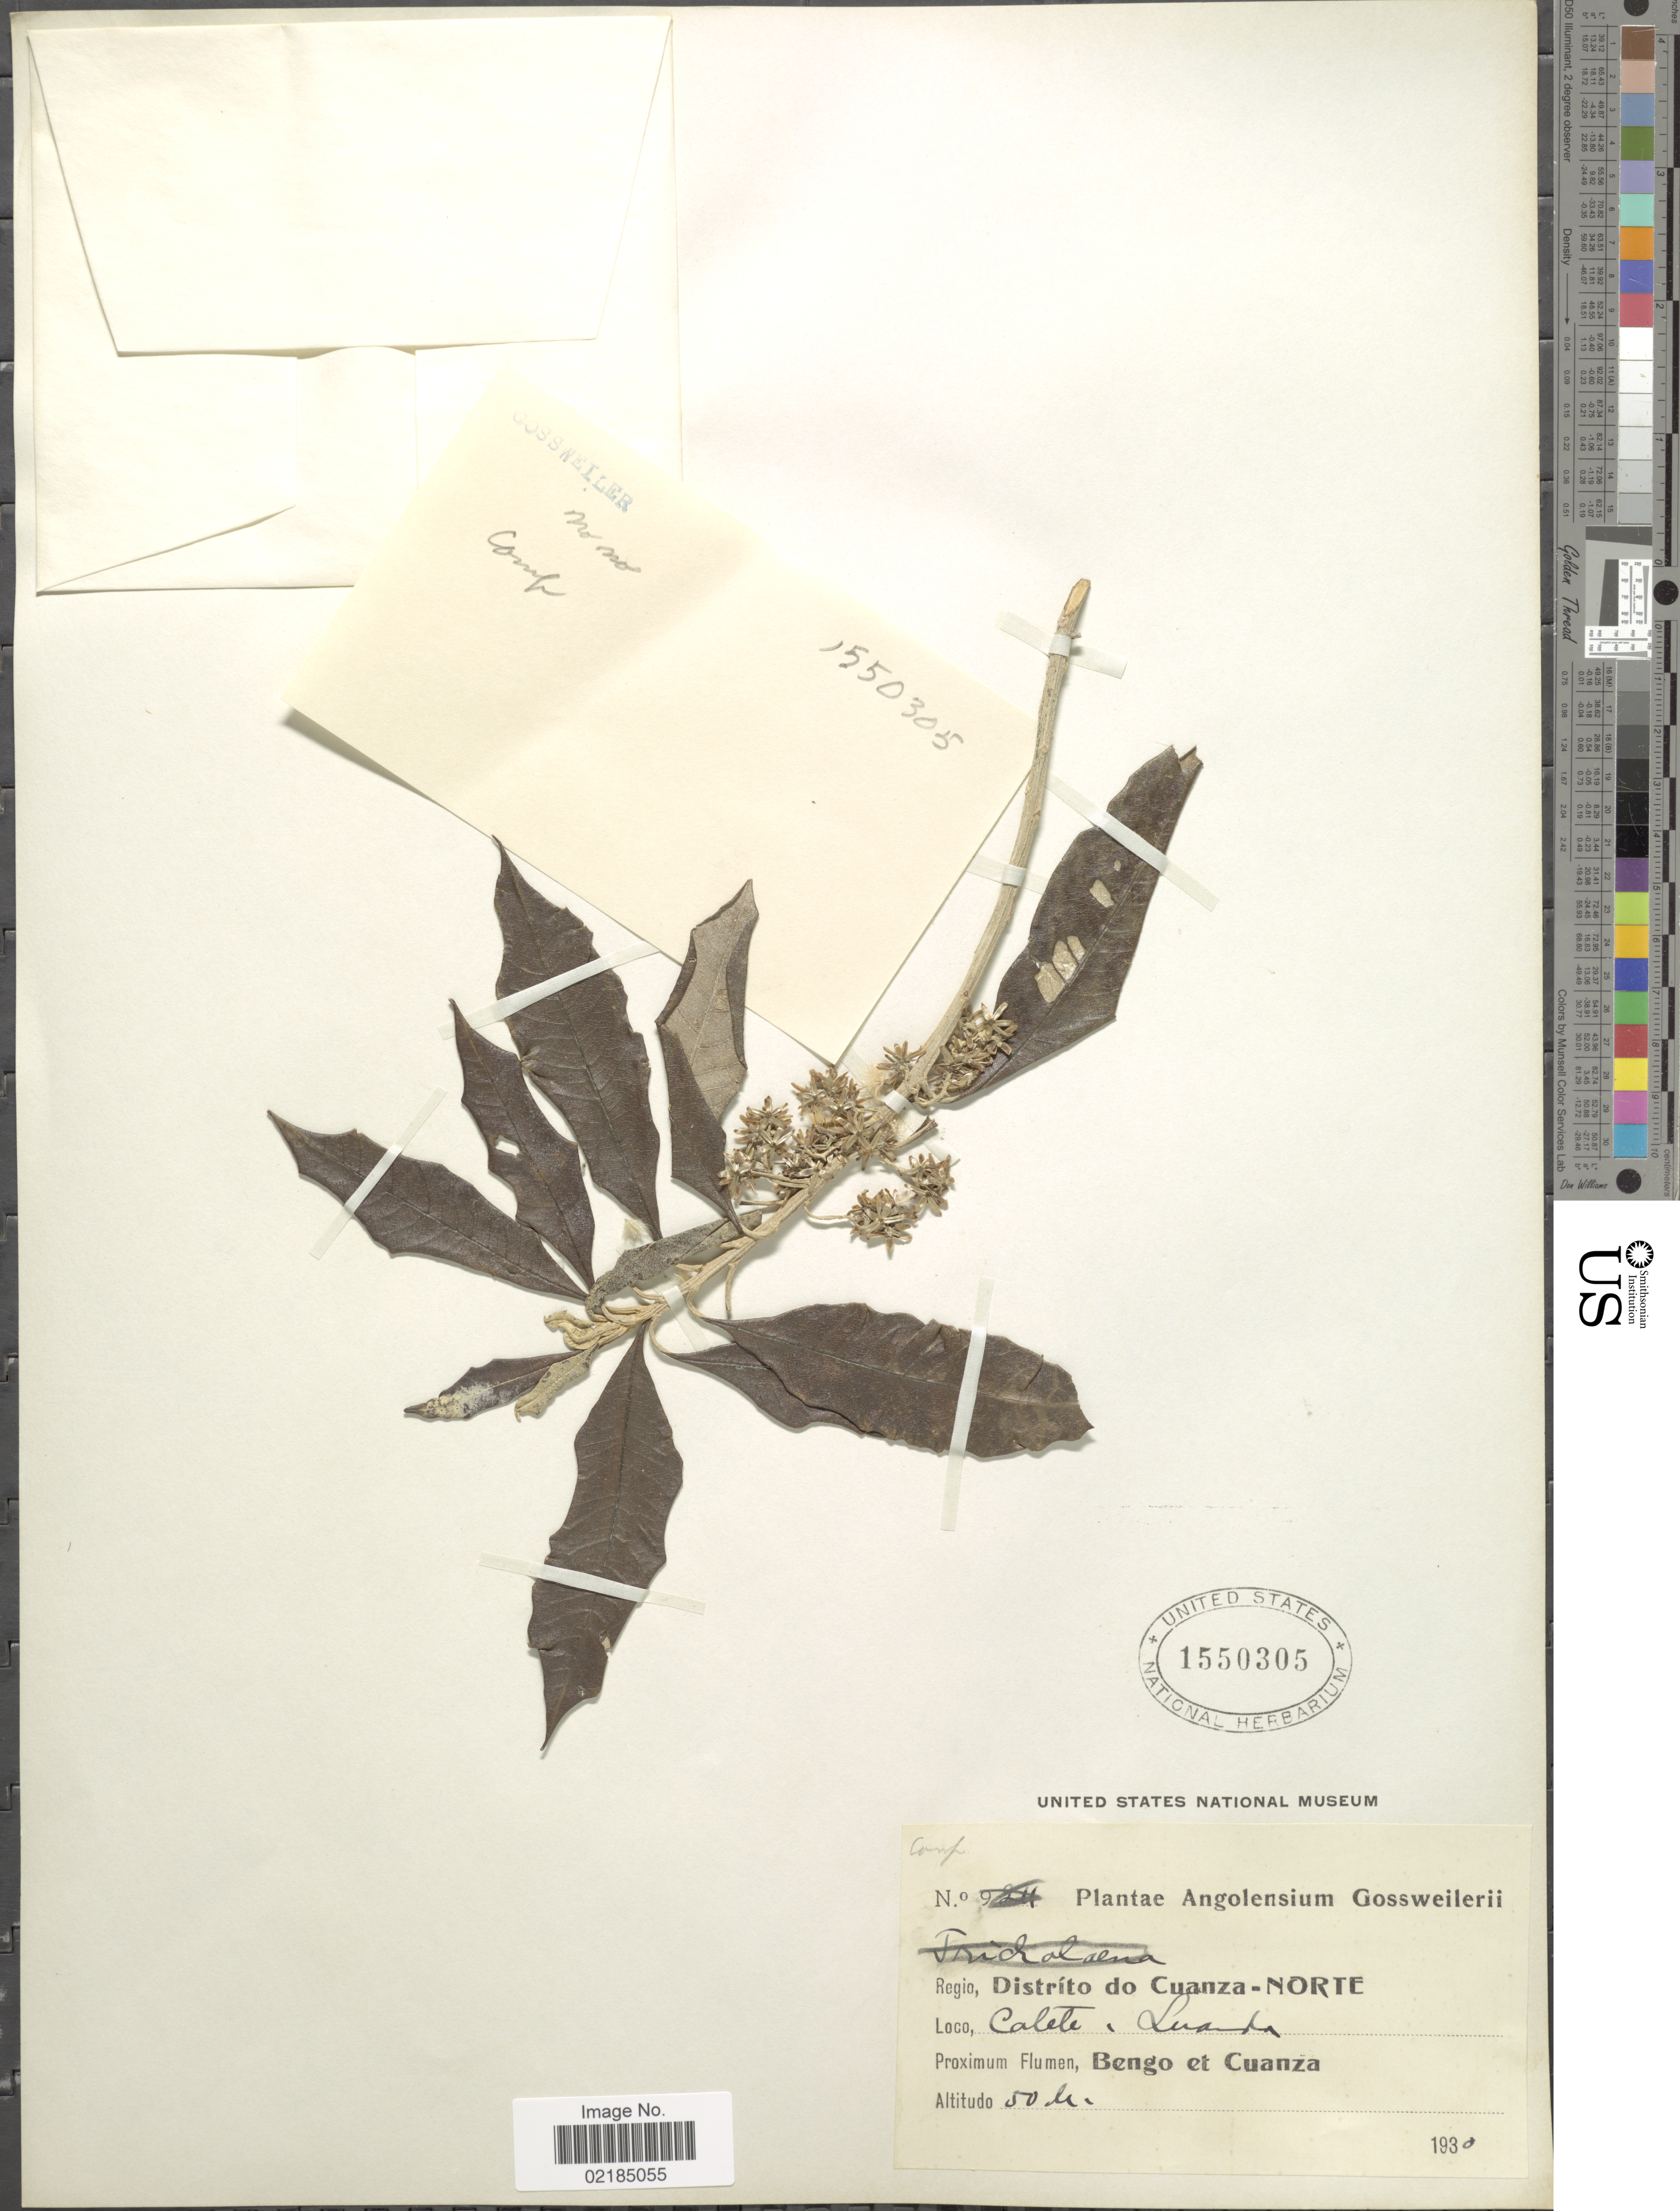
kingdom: Plantae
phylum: Tracheophyta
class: Magnoliopsida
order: Asterales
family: Asteraceae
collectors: A. Gossweiler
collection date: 1930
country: Angola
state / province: Cuanza Norte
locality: Distríto do Cuanza-Norte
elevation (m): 50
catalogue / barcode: US 1550305